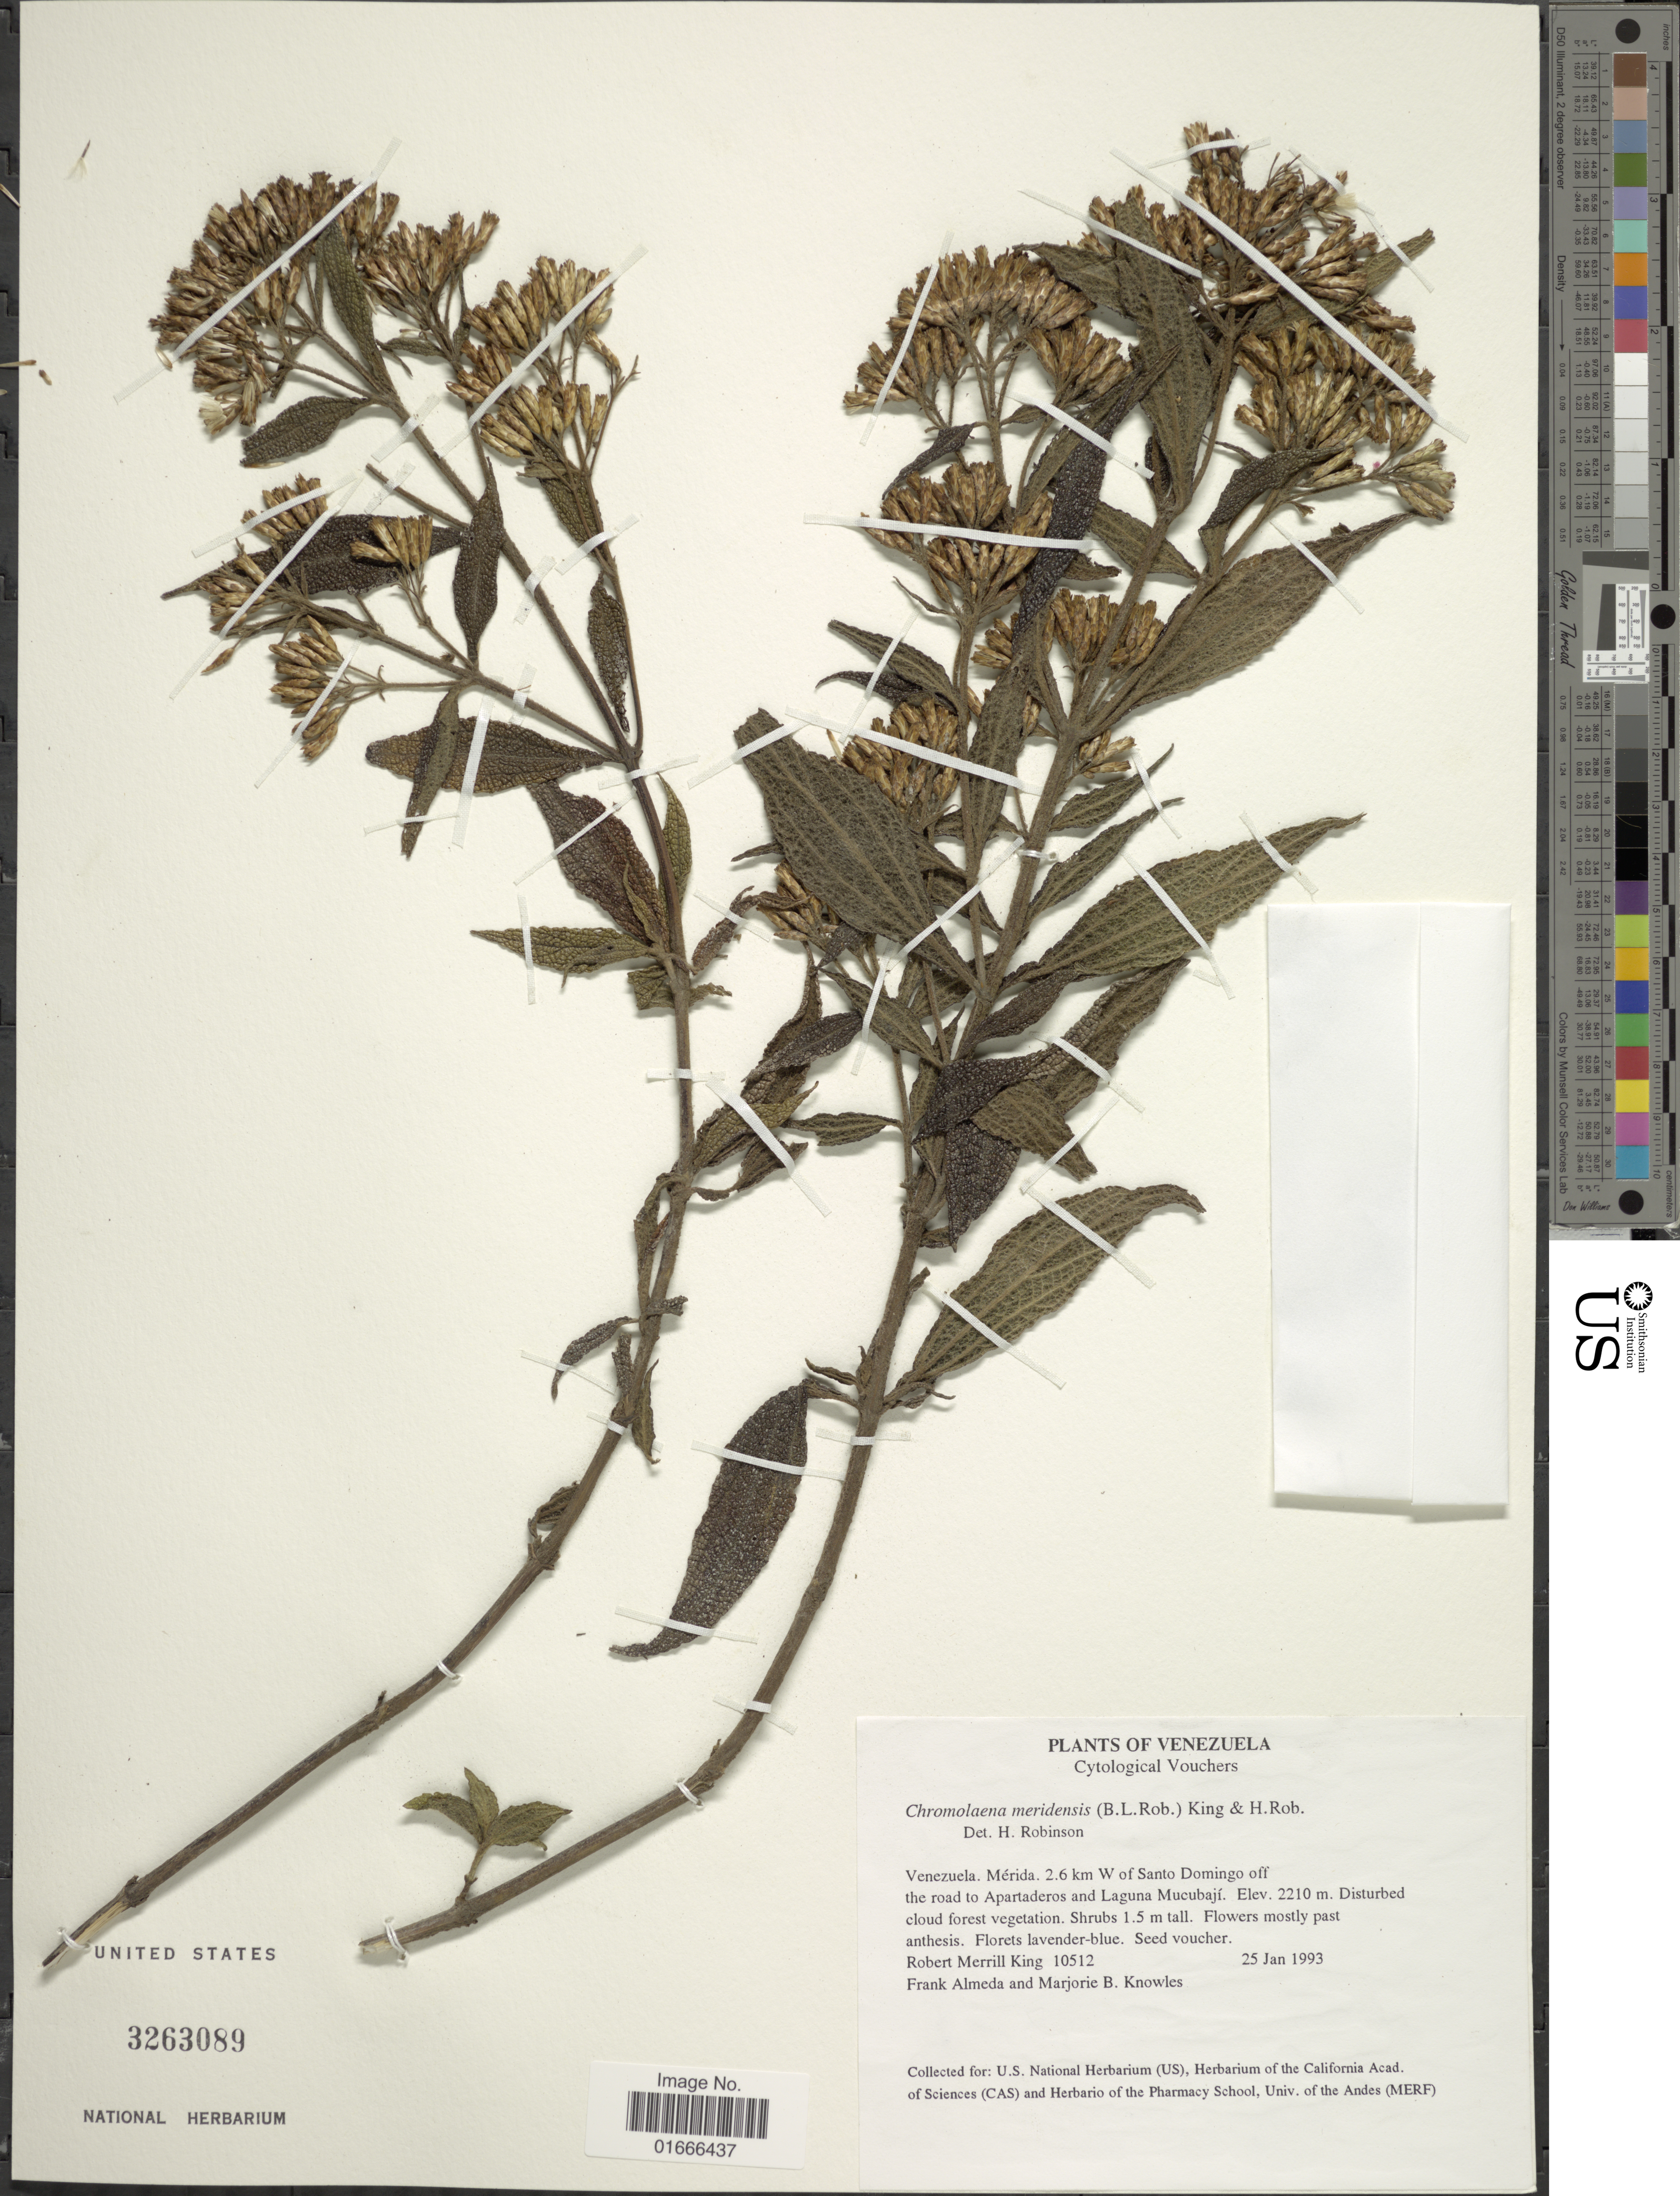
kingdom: Plantae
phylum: Tracheophyta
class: Magnoliopsida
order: Asterales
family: Asteraceae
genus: Chromolaena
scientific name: Chromolaena meridensis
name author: (B.L. Rob.) R.M. King & H. Rob.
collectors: R. M. King, F. Almeda & M. B. Knowles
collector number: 10512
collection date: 1993-01-25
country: Venezuela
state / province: Mérida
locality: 2.6 km W of Santo Domingo off the road to Aprataderos and laguna Mucubaji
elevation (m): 2210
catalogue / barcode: US 3263089